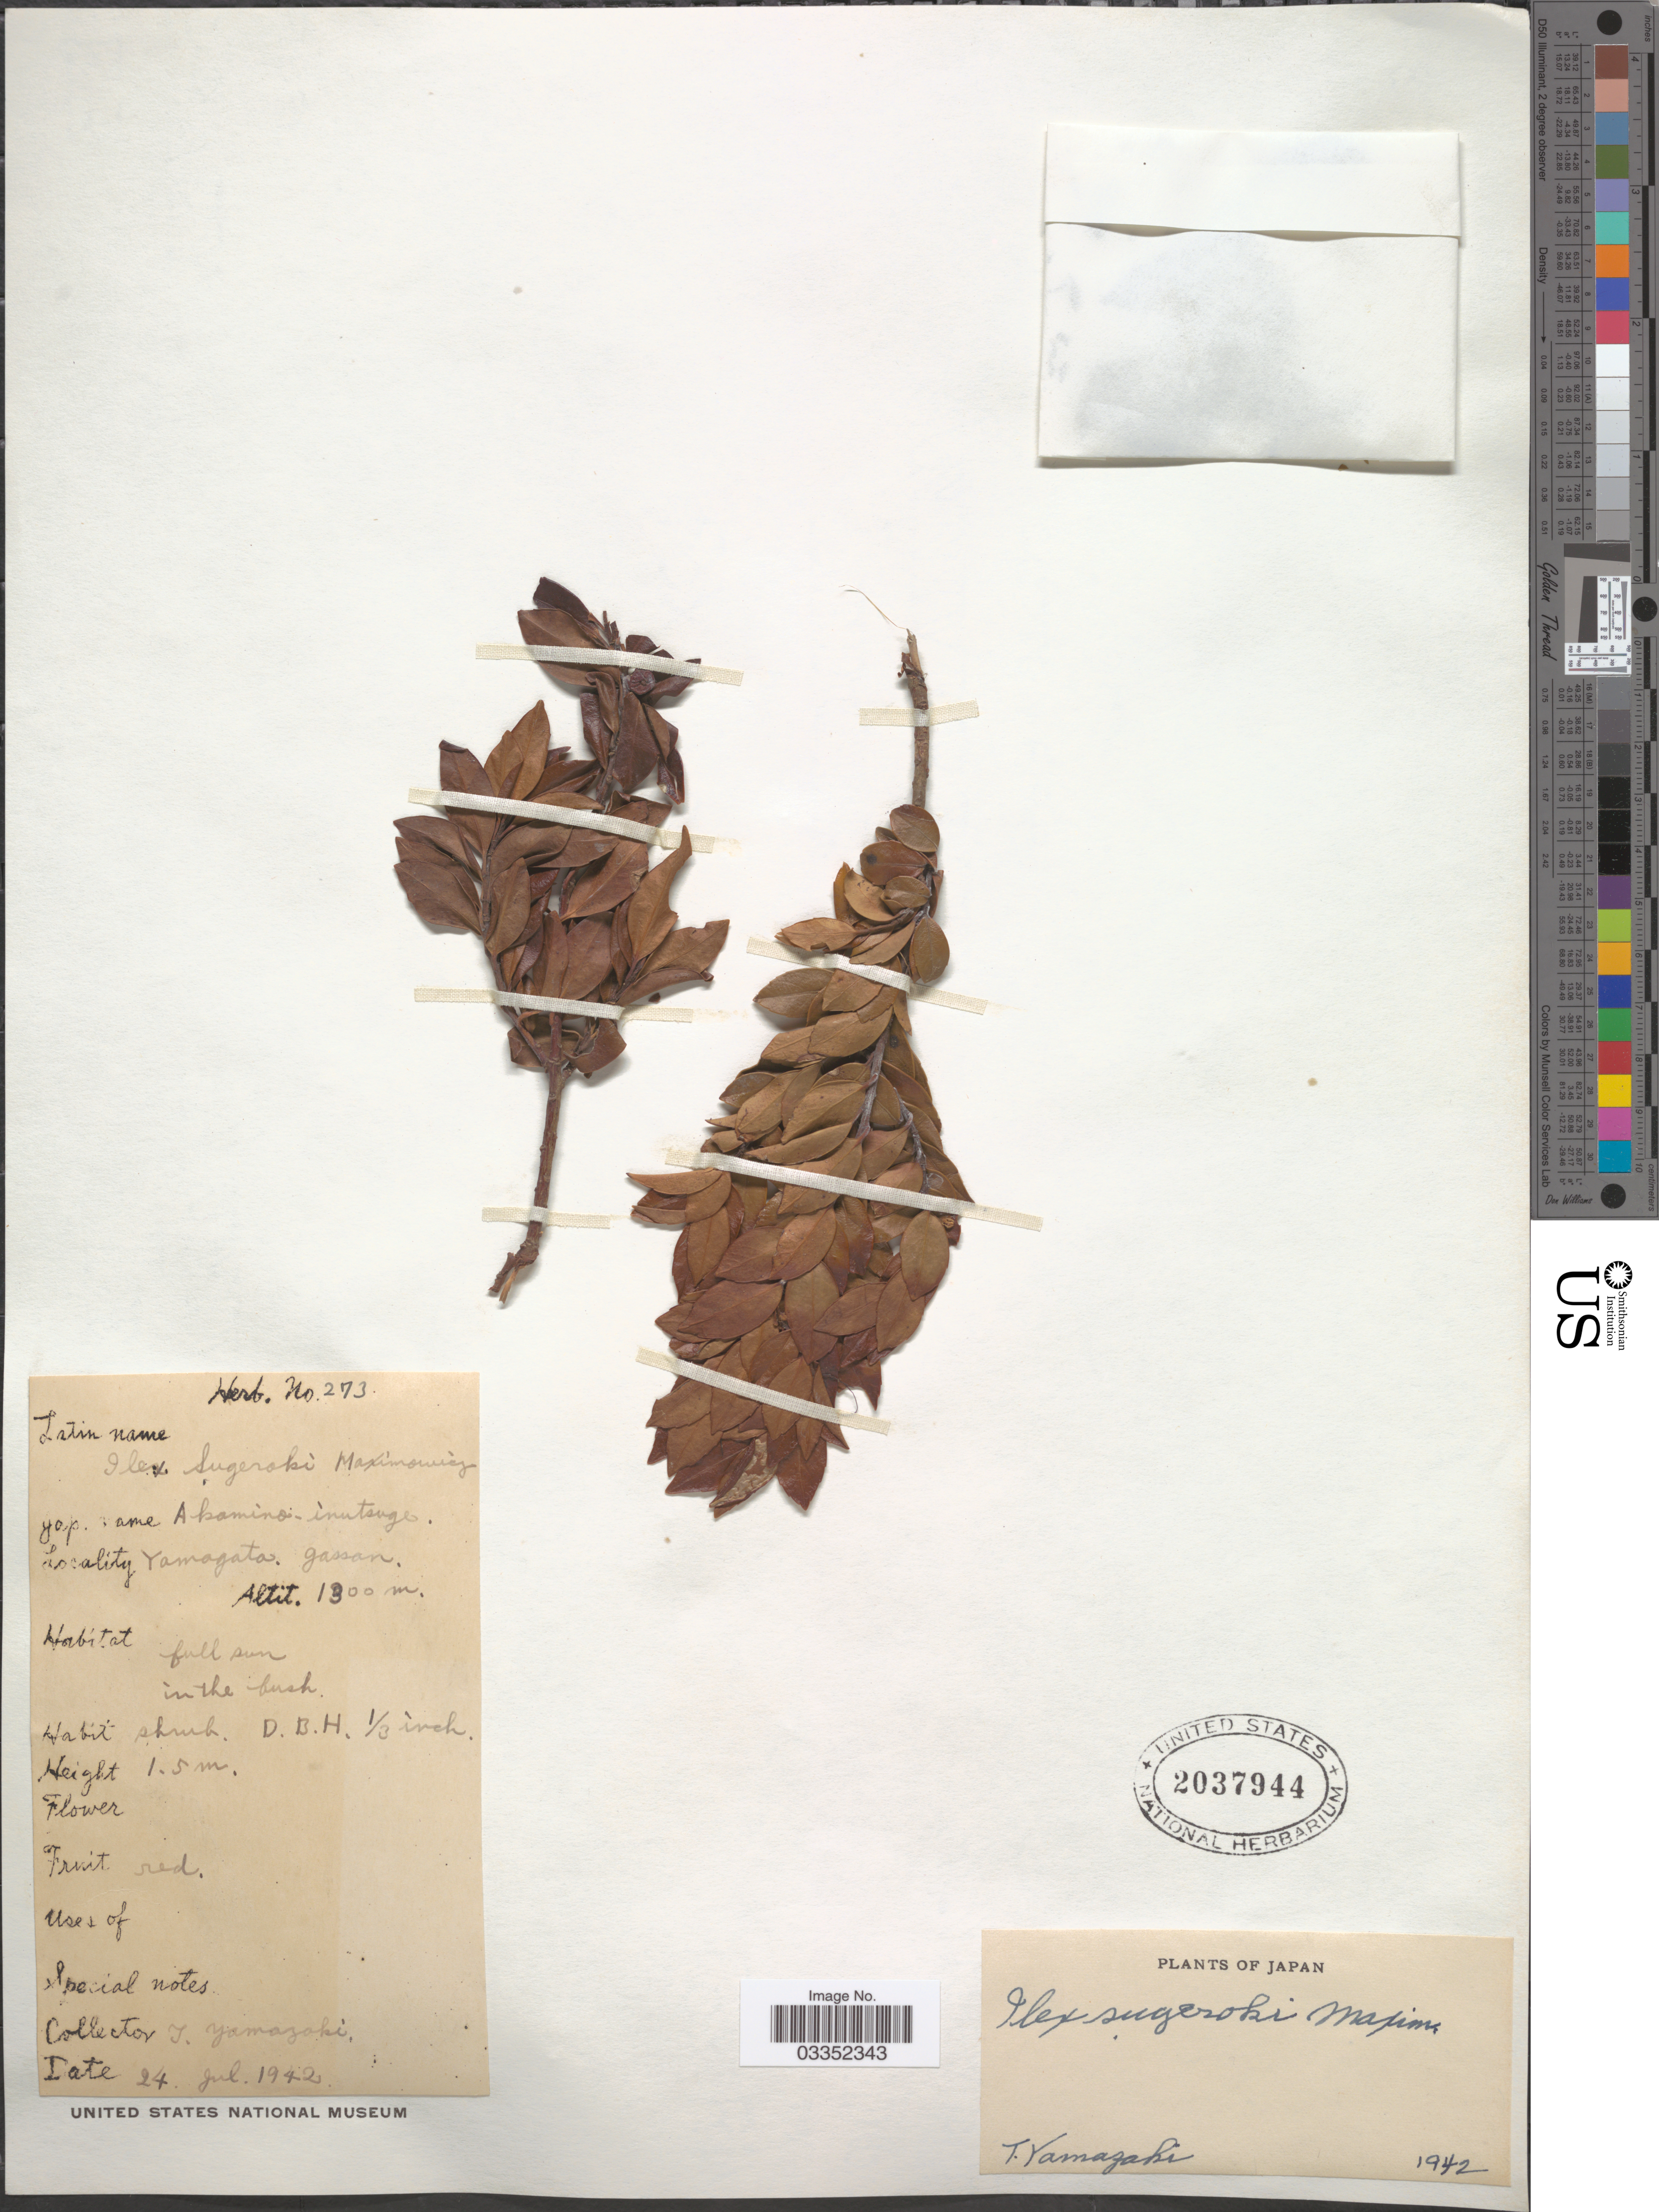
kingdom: Plantae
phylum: Tracheophyta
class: Magnoliopsida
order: Aquifoliales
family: Aquifoliaceae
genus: Ilex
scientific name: Ilex sugerokii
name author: Maxim.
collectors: T. Yamazaki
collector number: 273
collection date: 1942-07-24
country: Japan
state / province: Yamagata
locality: Gassan.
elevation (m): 1300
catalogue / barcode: US 2037944